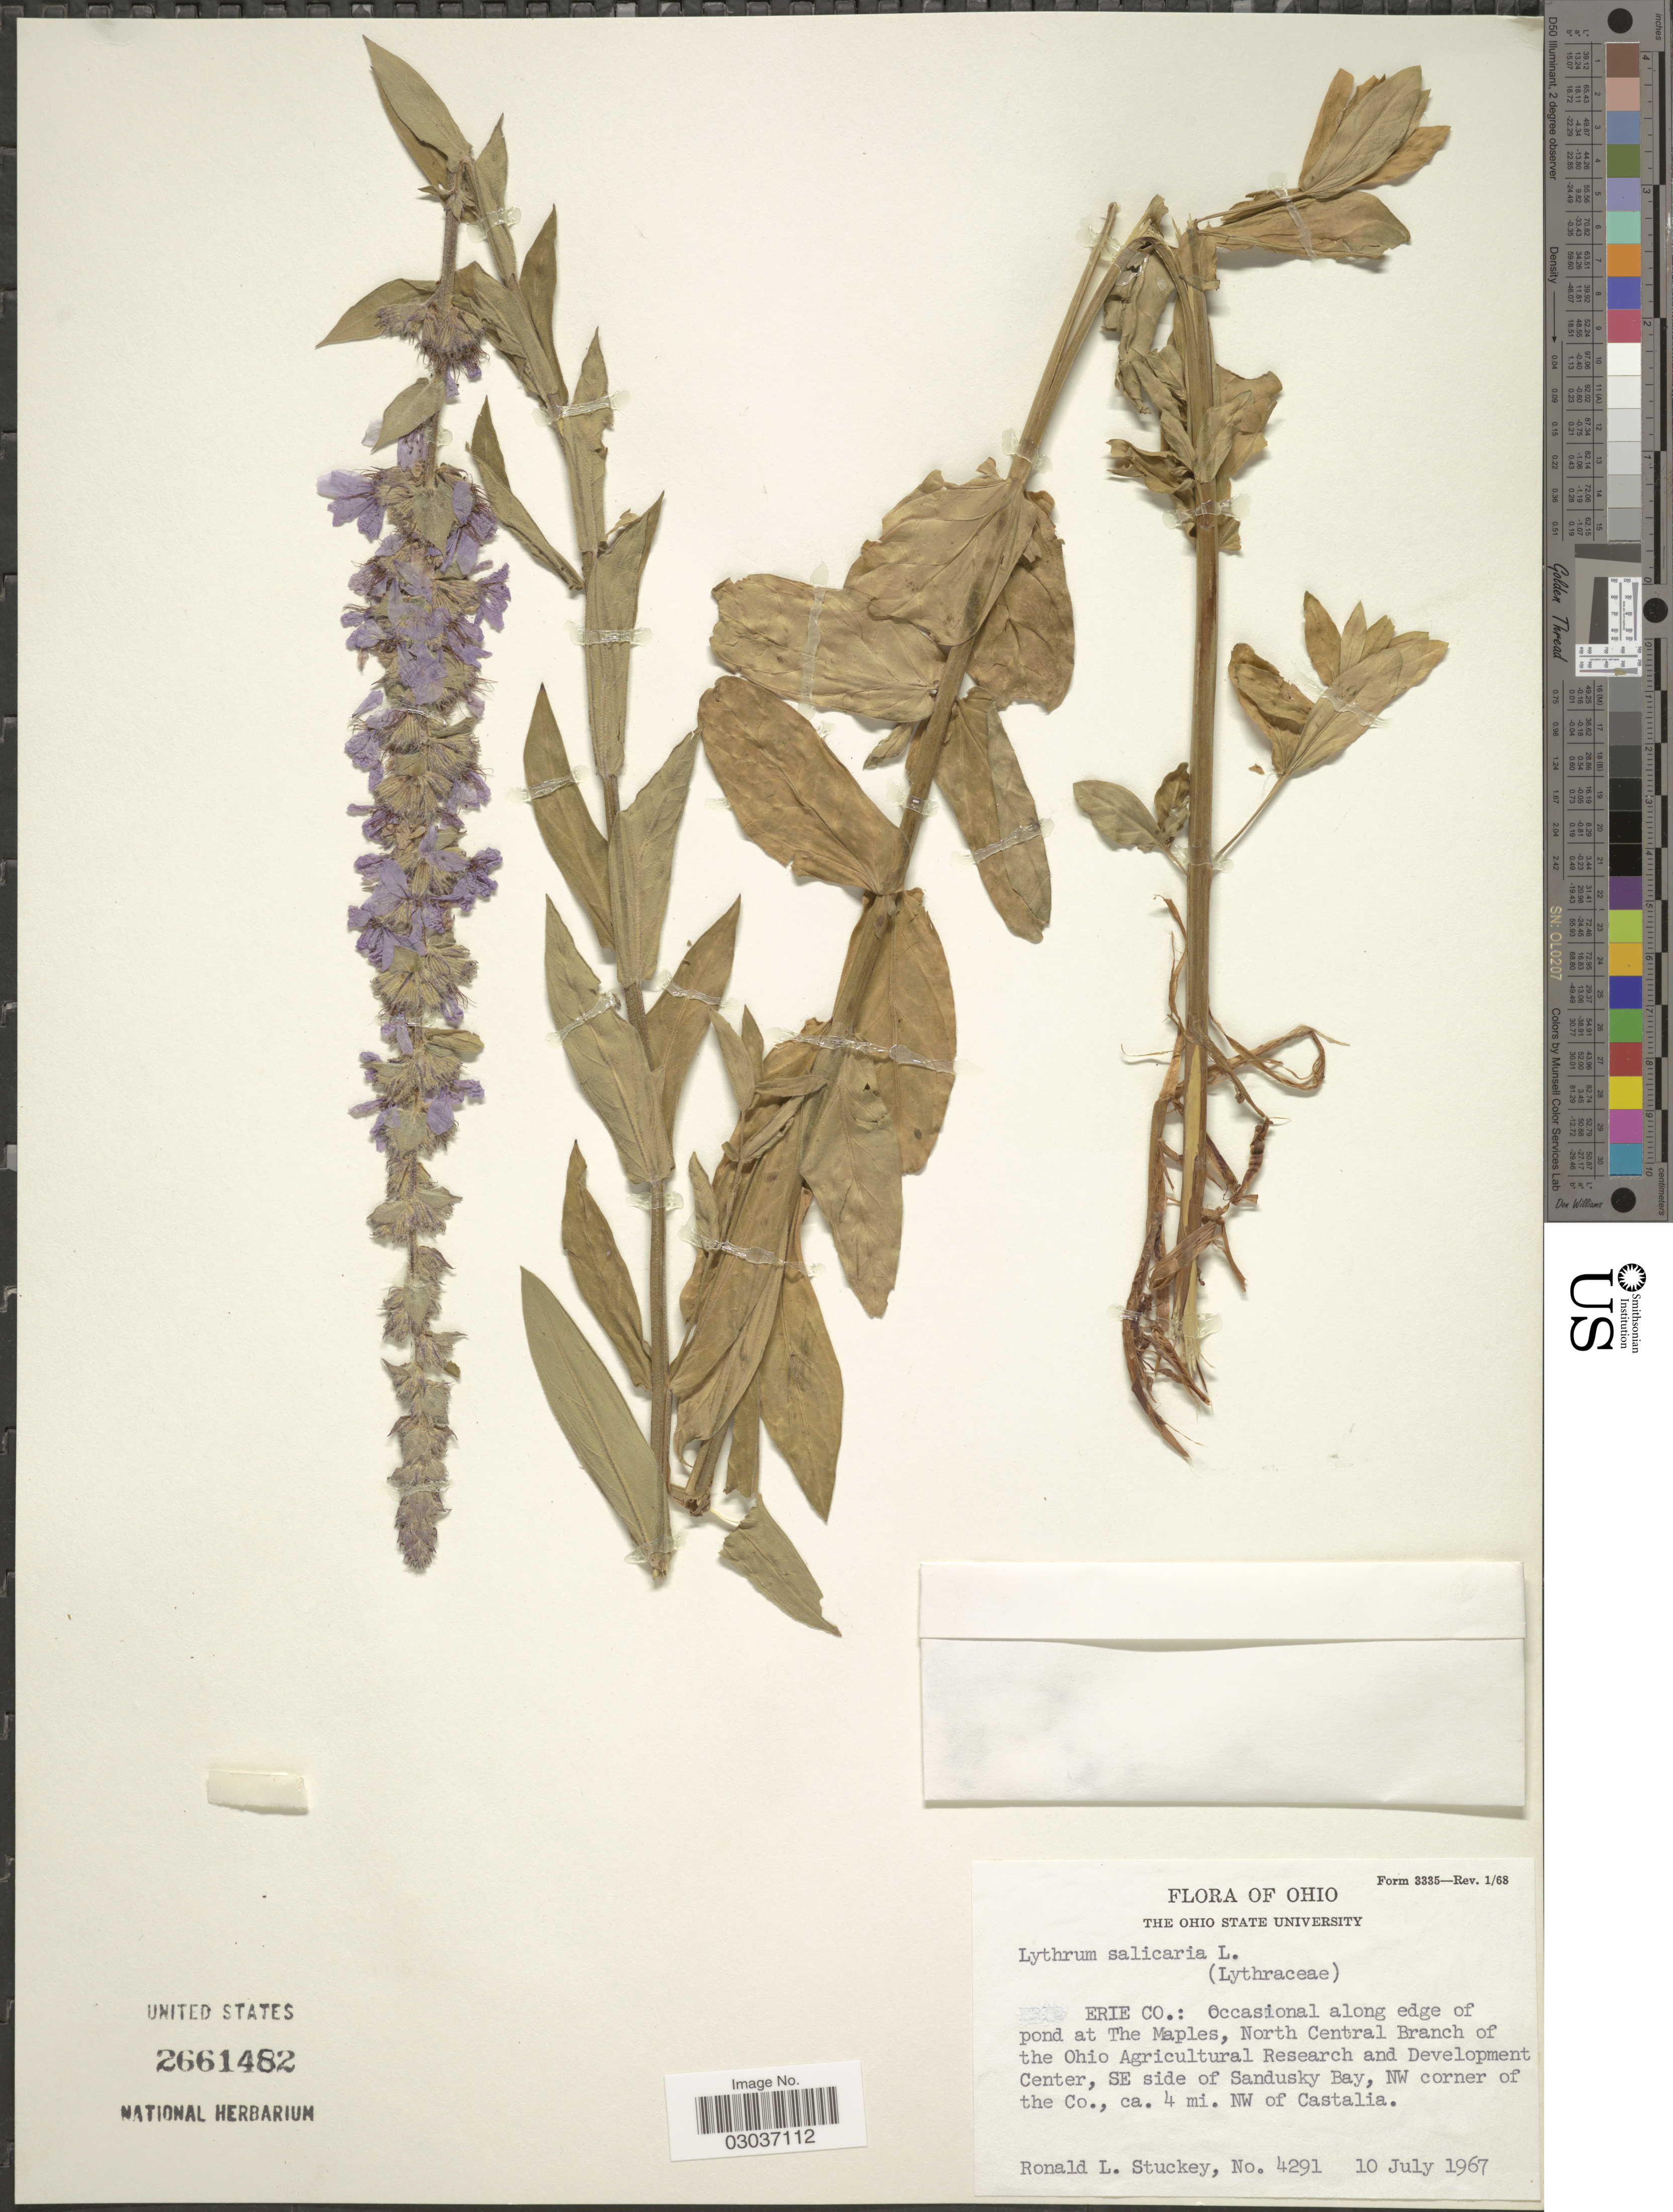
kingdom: Plantae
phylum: Tracheophyta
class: Magnoliopsida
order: Myrtales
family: Lythraceae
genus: Lythrum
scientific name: Lythrum salicaria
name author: L.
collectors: R. L. Stuckey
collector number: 4291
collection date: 1967-07-10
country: United States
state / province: Ohio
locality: Erie Co.: Occasional along edge of pond at The Maples, North Central Branch of the Ohio Agricultural Research and Development Center, SE side of Sandusky Bay, NW corner of the Co., ca. 4 mi. NW of Castalia.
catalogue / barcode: US 2661482